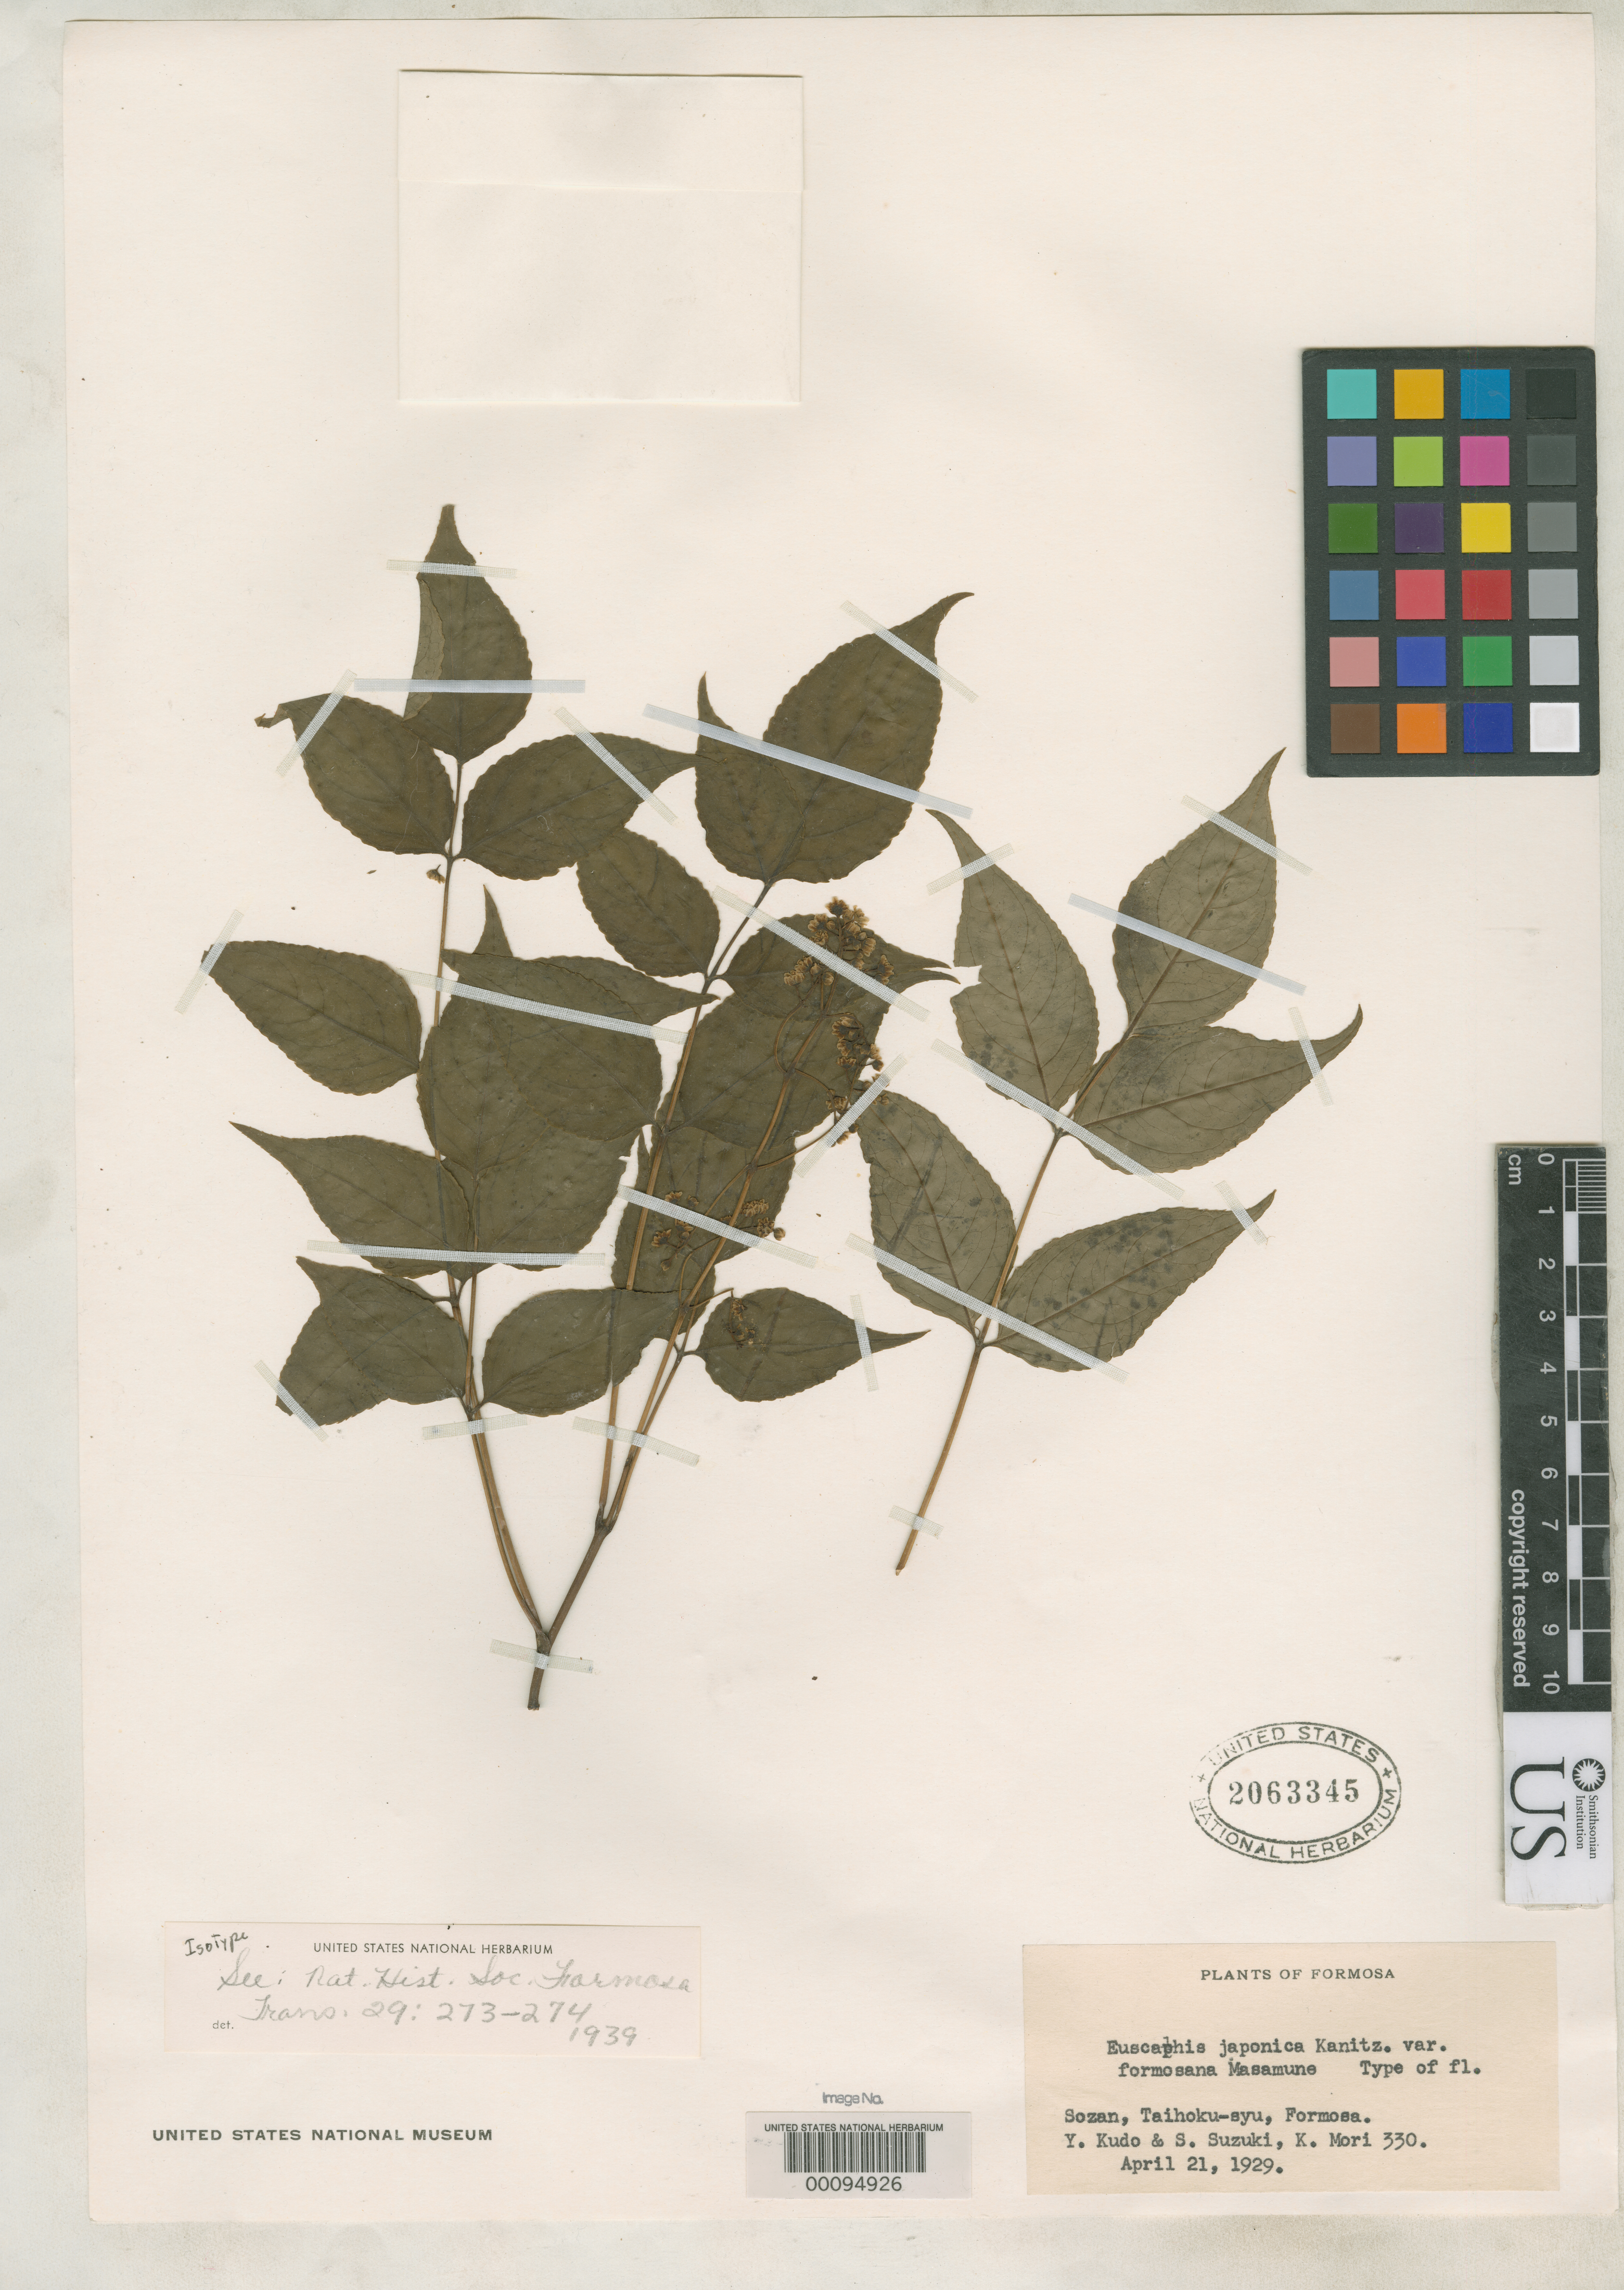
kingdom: Plantae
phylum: Tracheophyta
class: Magnoliopsida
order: Crossosomatales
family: Staphyleaceae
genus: Euscaphis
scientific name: Euscaphis japonica var. formosana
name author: Masam.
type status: Isotype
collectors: Y. Kudô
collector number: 330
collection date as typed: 21 Apr 1929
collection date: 1929-04-21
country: Taiwan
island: Taiwan [Formosa]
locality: Sozan near Taipei.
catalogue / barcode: US 2063345